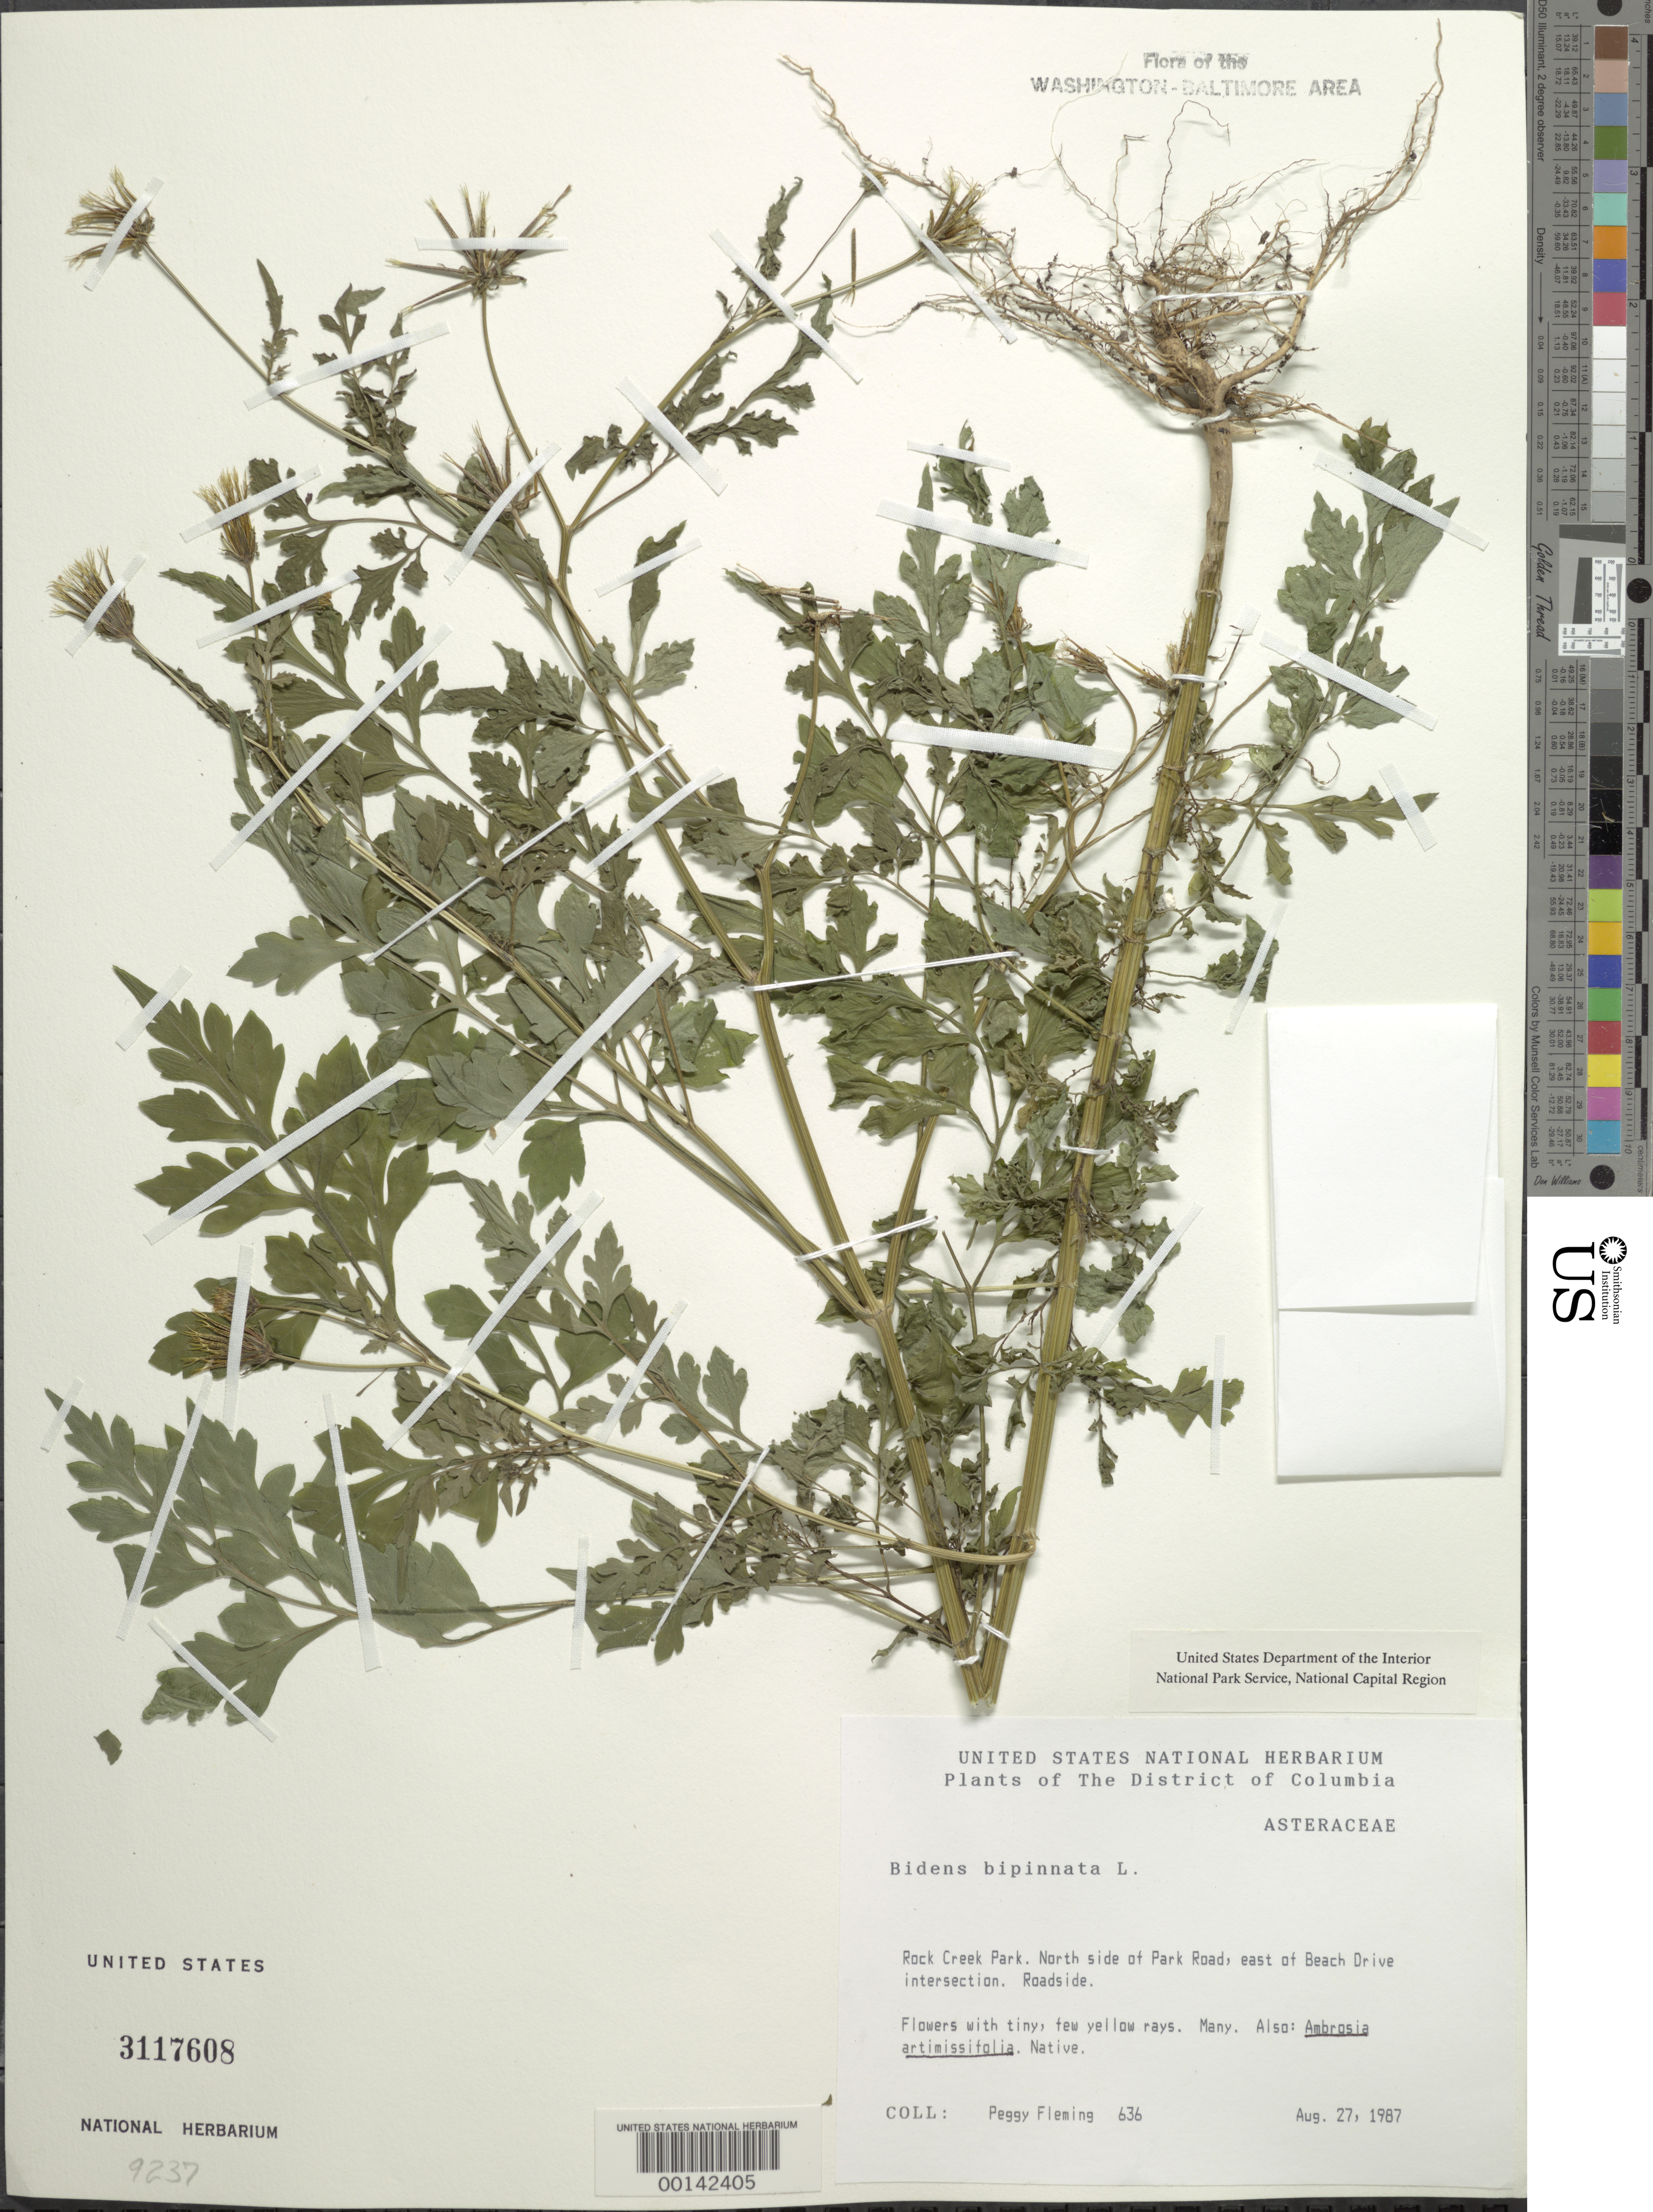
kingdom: Plantae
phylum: Tracheophyta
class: Magnoliopsida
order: Asterales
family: Asteraceae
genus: Bidens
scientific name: Bidens bipinnata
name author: L.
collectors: P. Fleming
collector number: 636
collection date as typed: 27 Aug 1987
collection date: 1987-08-27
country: United States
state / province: District of Columbia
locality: Rock Creek Park. North side of Park Road, east of Beach Drive intersection. Rock Creek Park & vicinity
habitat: Roadside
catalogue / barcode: US 3117608